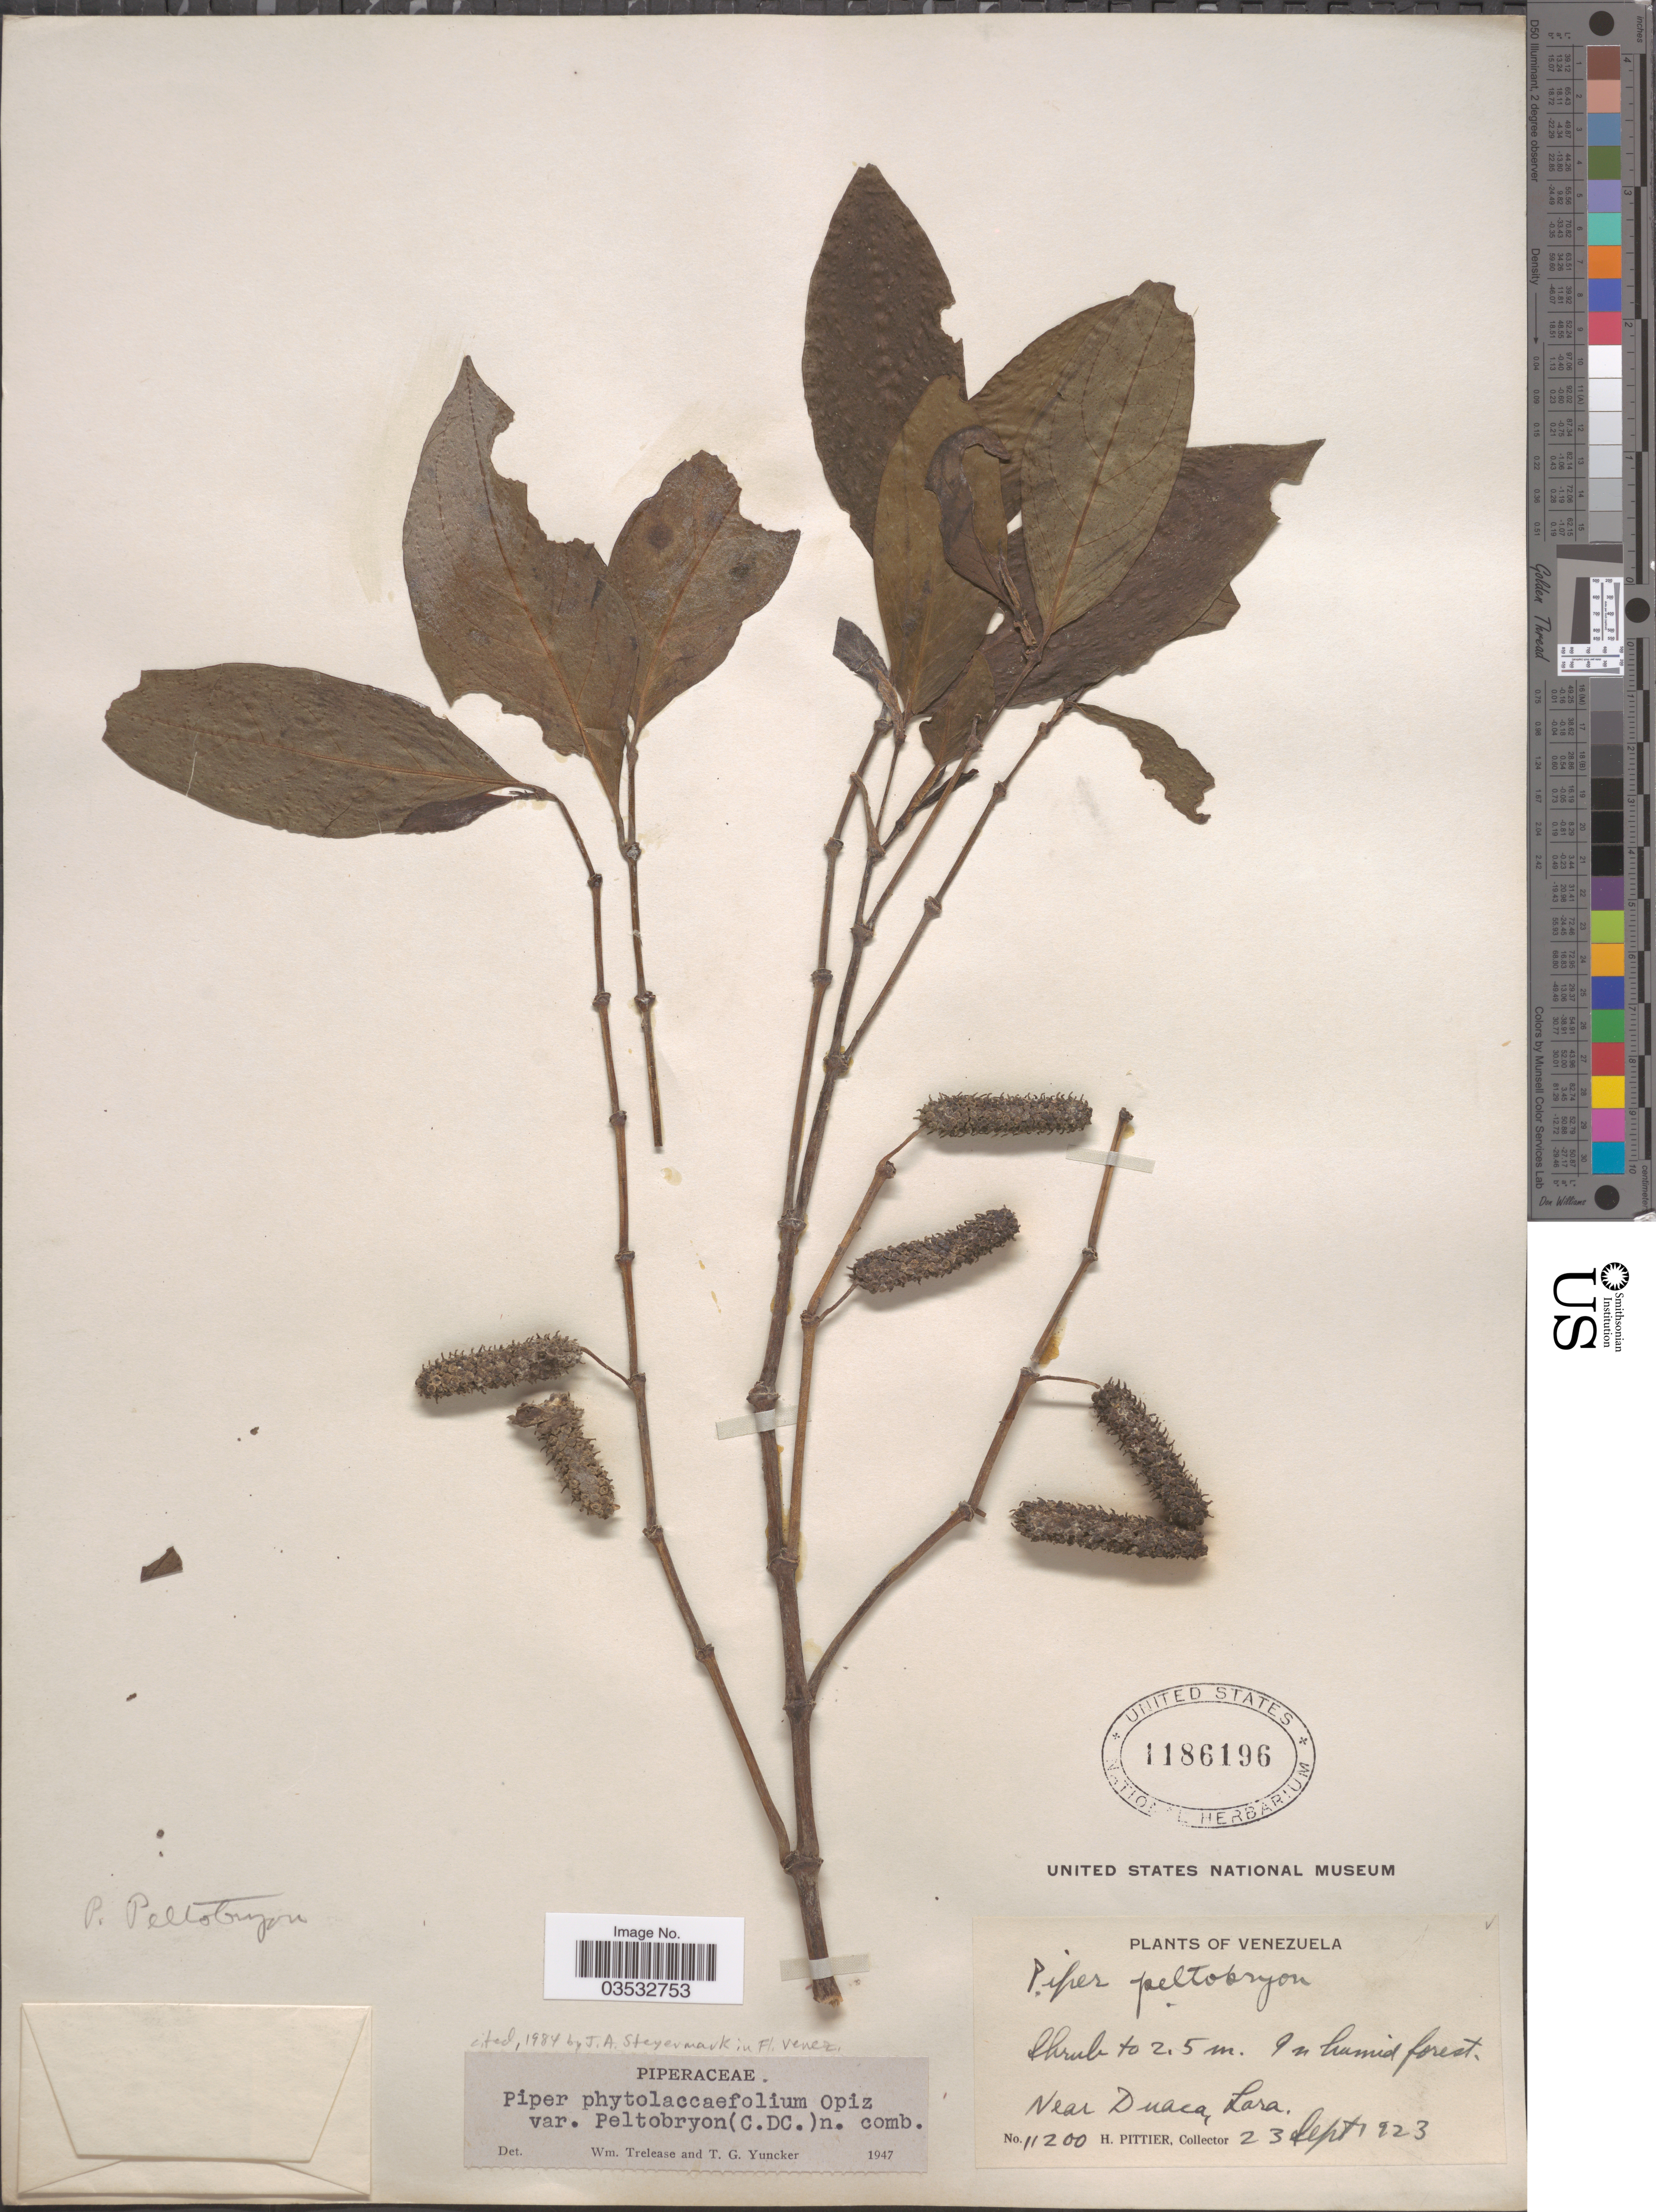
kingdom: Plantae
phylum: Tracheophyta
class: Magnoliopsida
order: Piperales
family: Piperaceae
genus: Piper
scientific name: Piper phytolaccifolium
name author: Opiz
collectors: H. F. Pittier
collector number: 11200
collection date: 1923-09-23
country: Venezuela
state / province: Lara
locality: Near Duaca.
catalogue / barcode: US 1186196